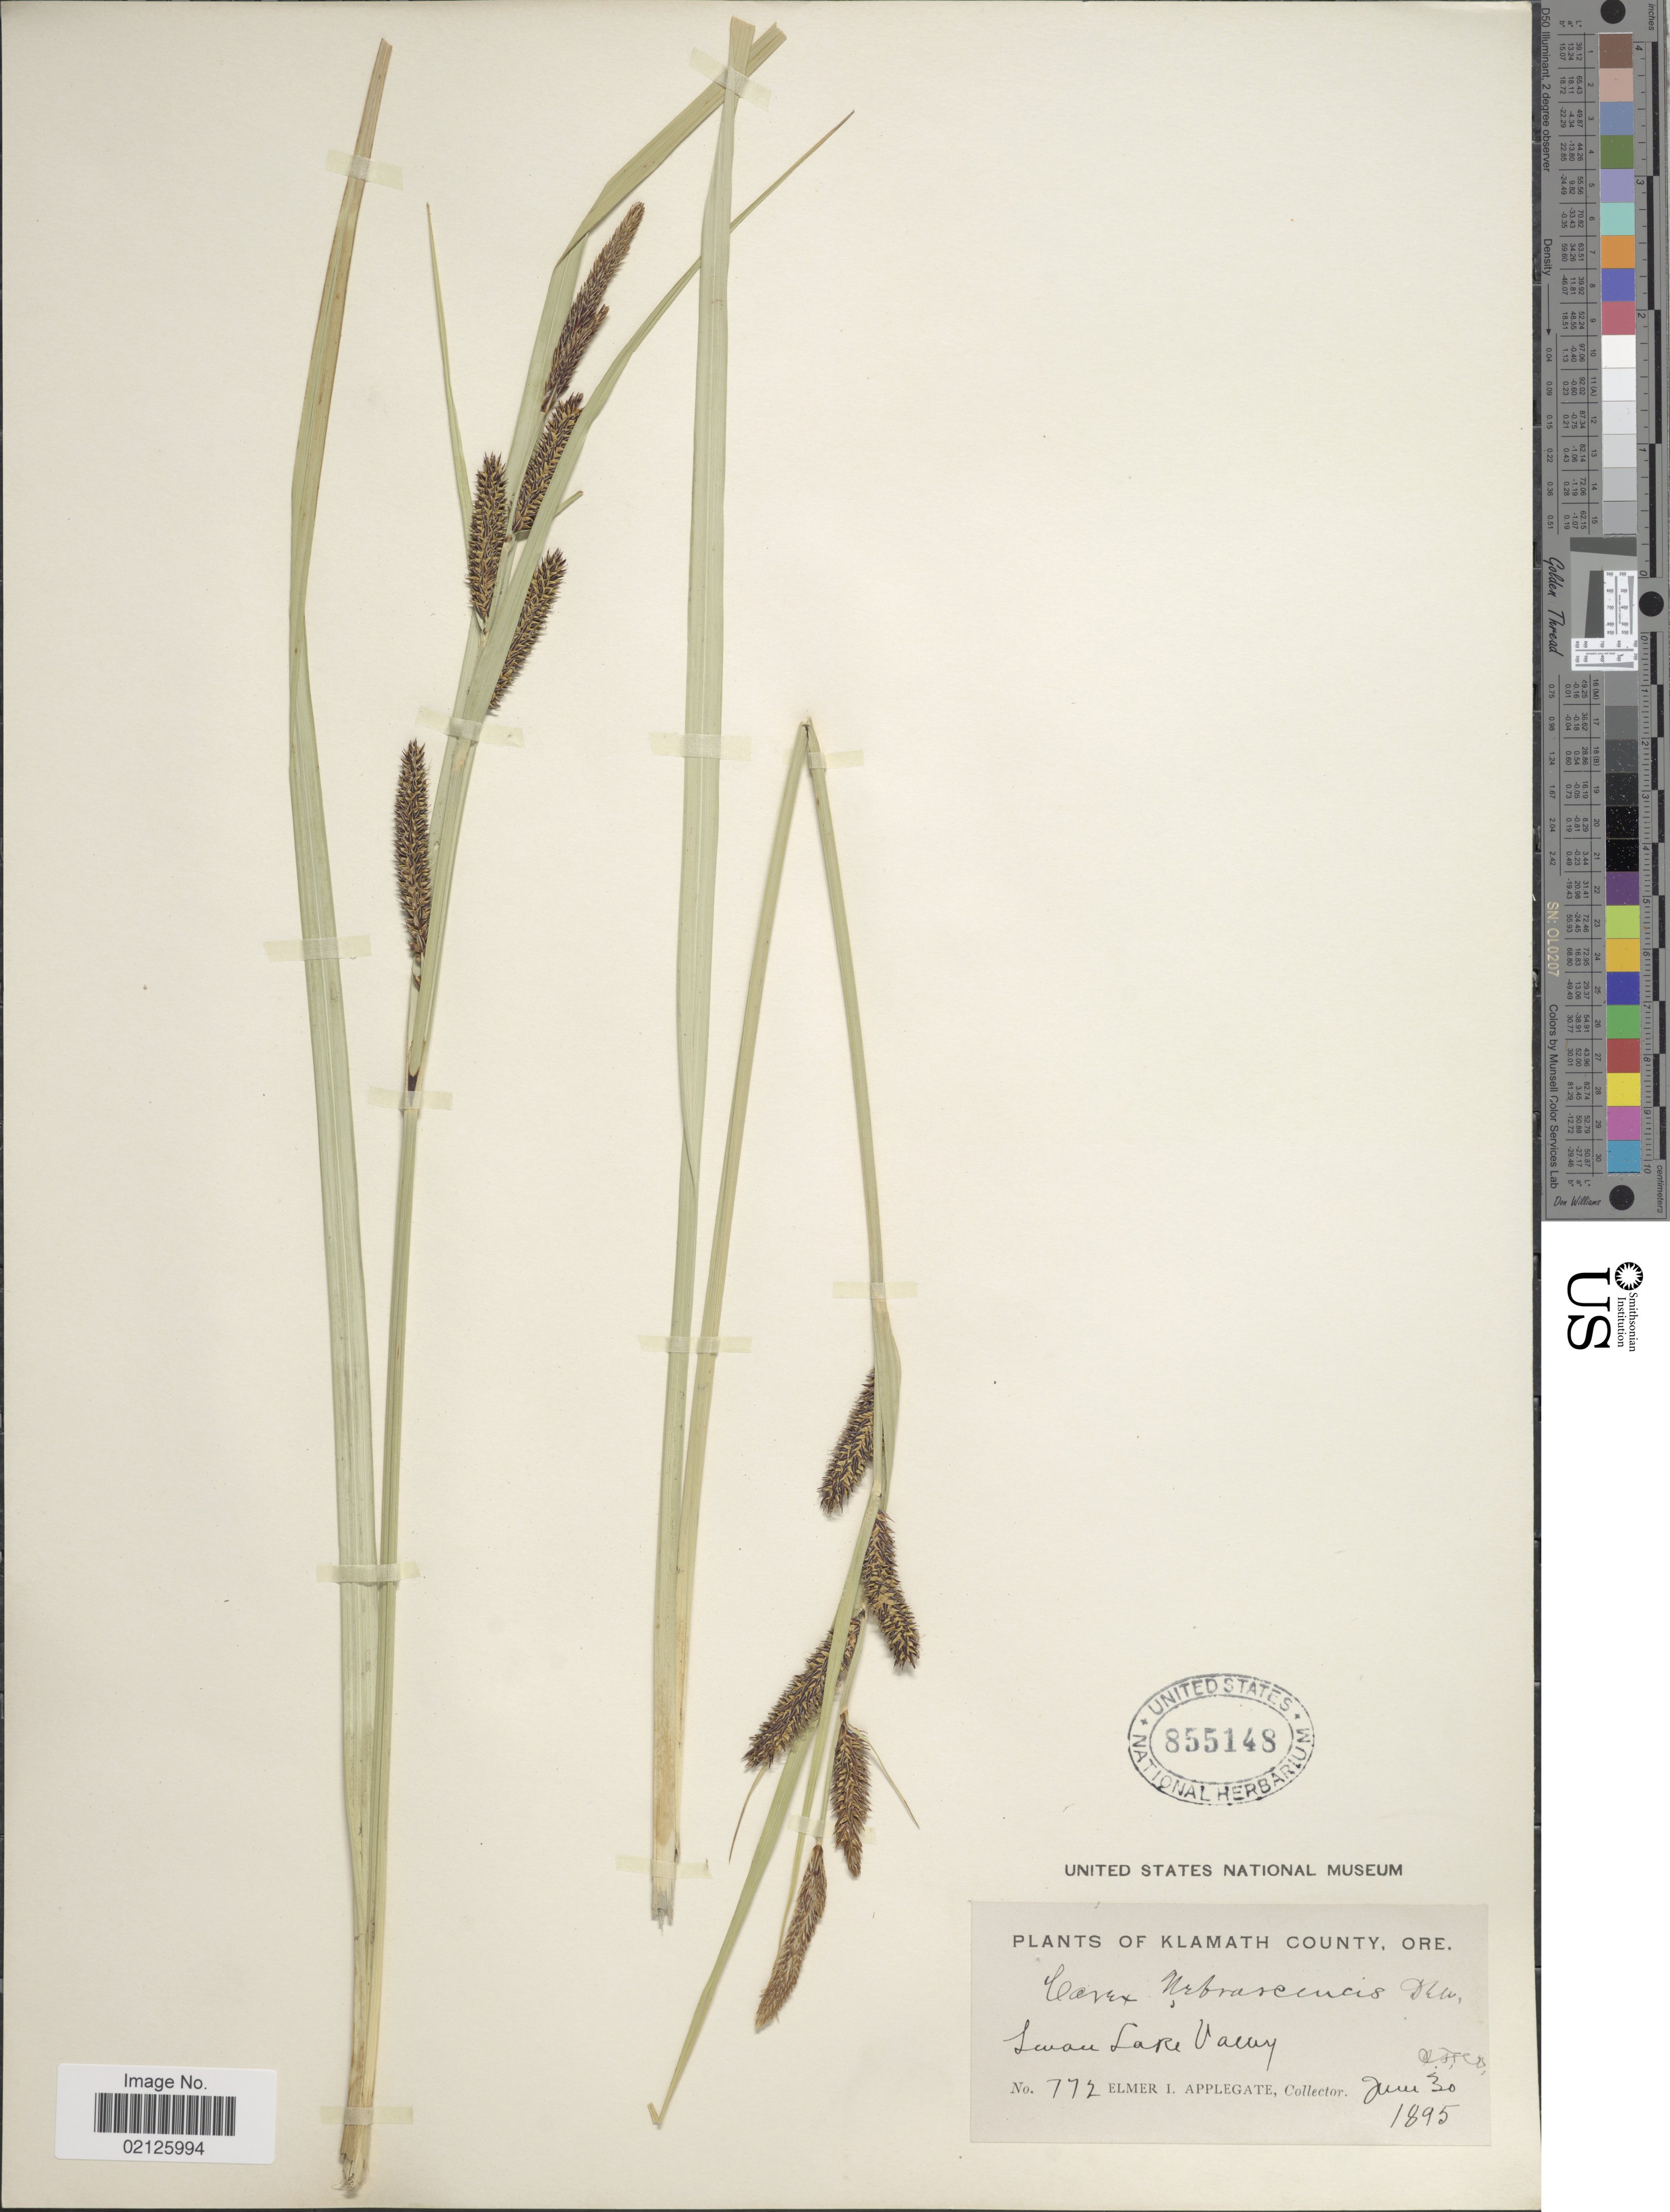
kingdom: Plantae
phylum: Tracheophyta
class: Liliopsida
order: Poales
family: Cyperaceae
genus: Carex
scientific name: Carex nebrascensis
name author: Dewey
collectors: E. I. Applegate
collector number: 772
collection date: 1895-06-30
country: United States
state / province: Oregon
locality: Klamath County, Swan Lake Valley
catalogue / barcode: US 855148